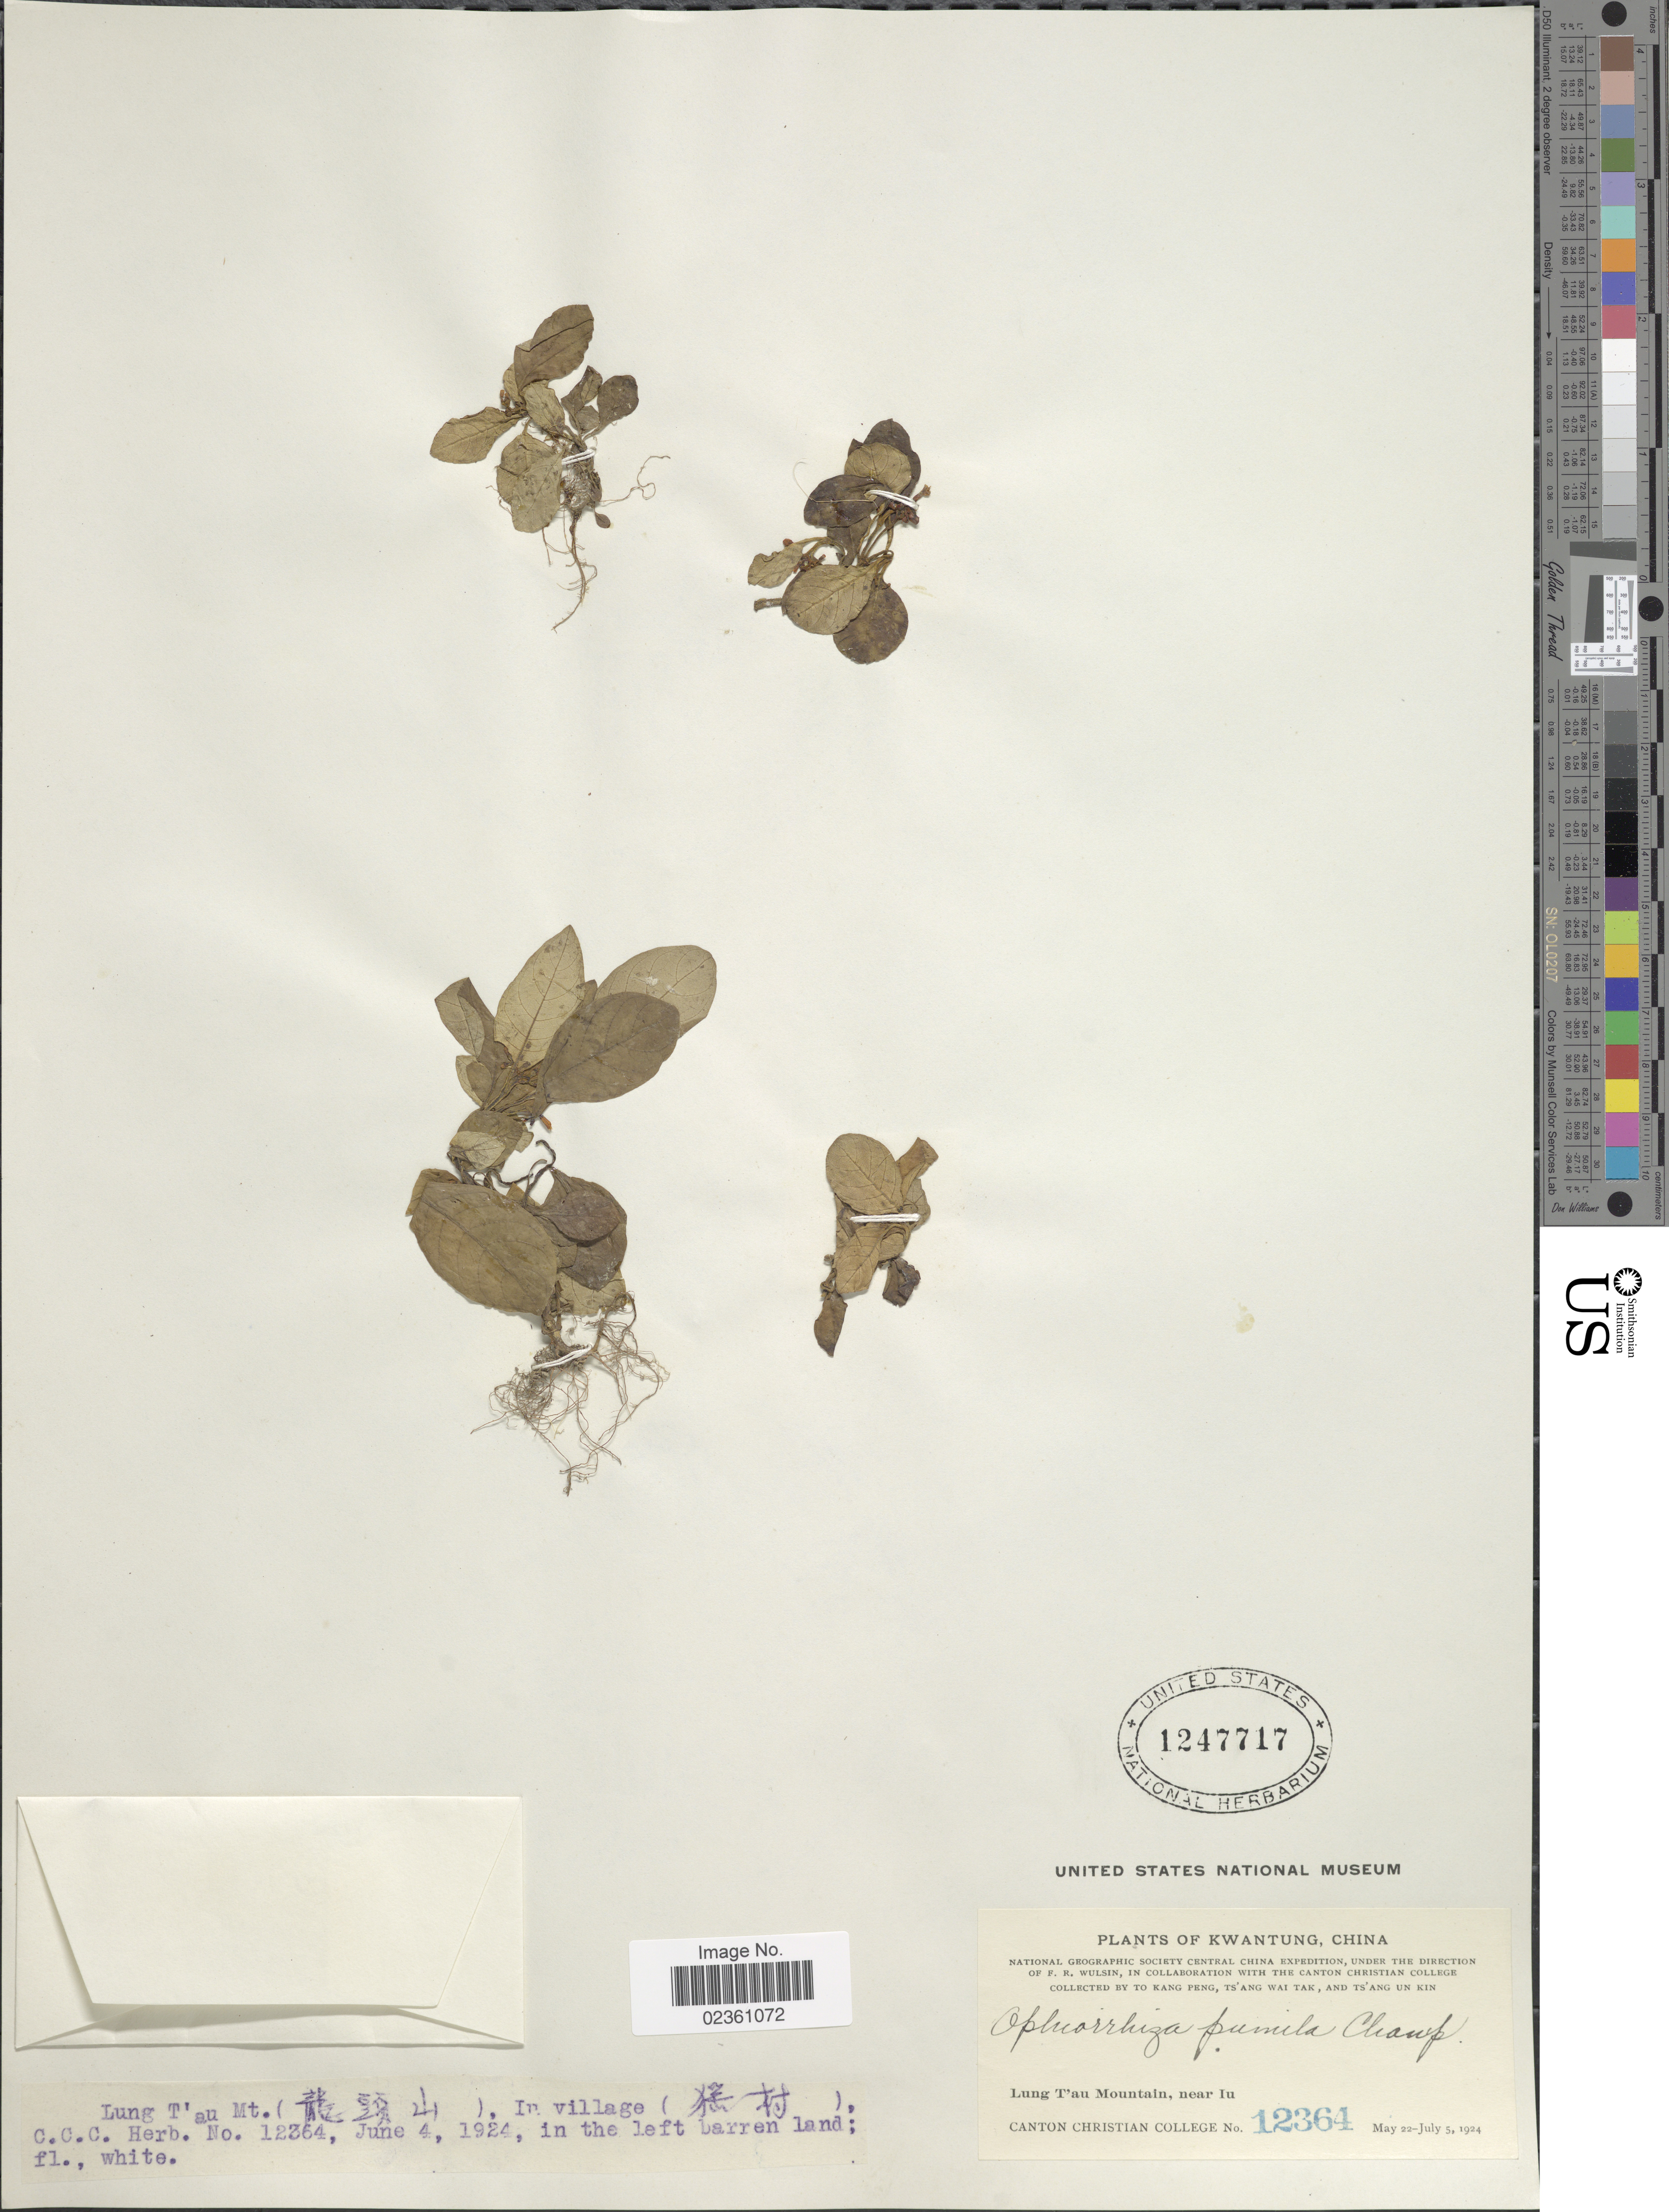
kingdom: Plantae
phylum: Tracheophyta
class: Magnoliopsida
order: Gentianales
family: Rubiaceae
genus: Ophiorrhiza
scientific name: Ophiorrhiza pumila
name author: Champ. ex Benth.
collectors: Canton Christian College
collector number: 12364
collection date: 1924-06-04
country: China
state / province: Guangdong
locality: Kwangtung, Lung Táu Mountain, near Iu, In village (X) in the left barren land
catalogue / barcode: US 1247717